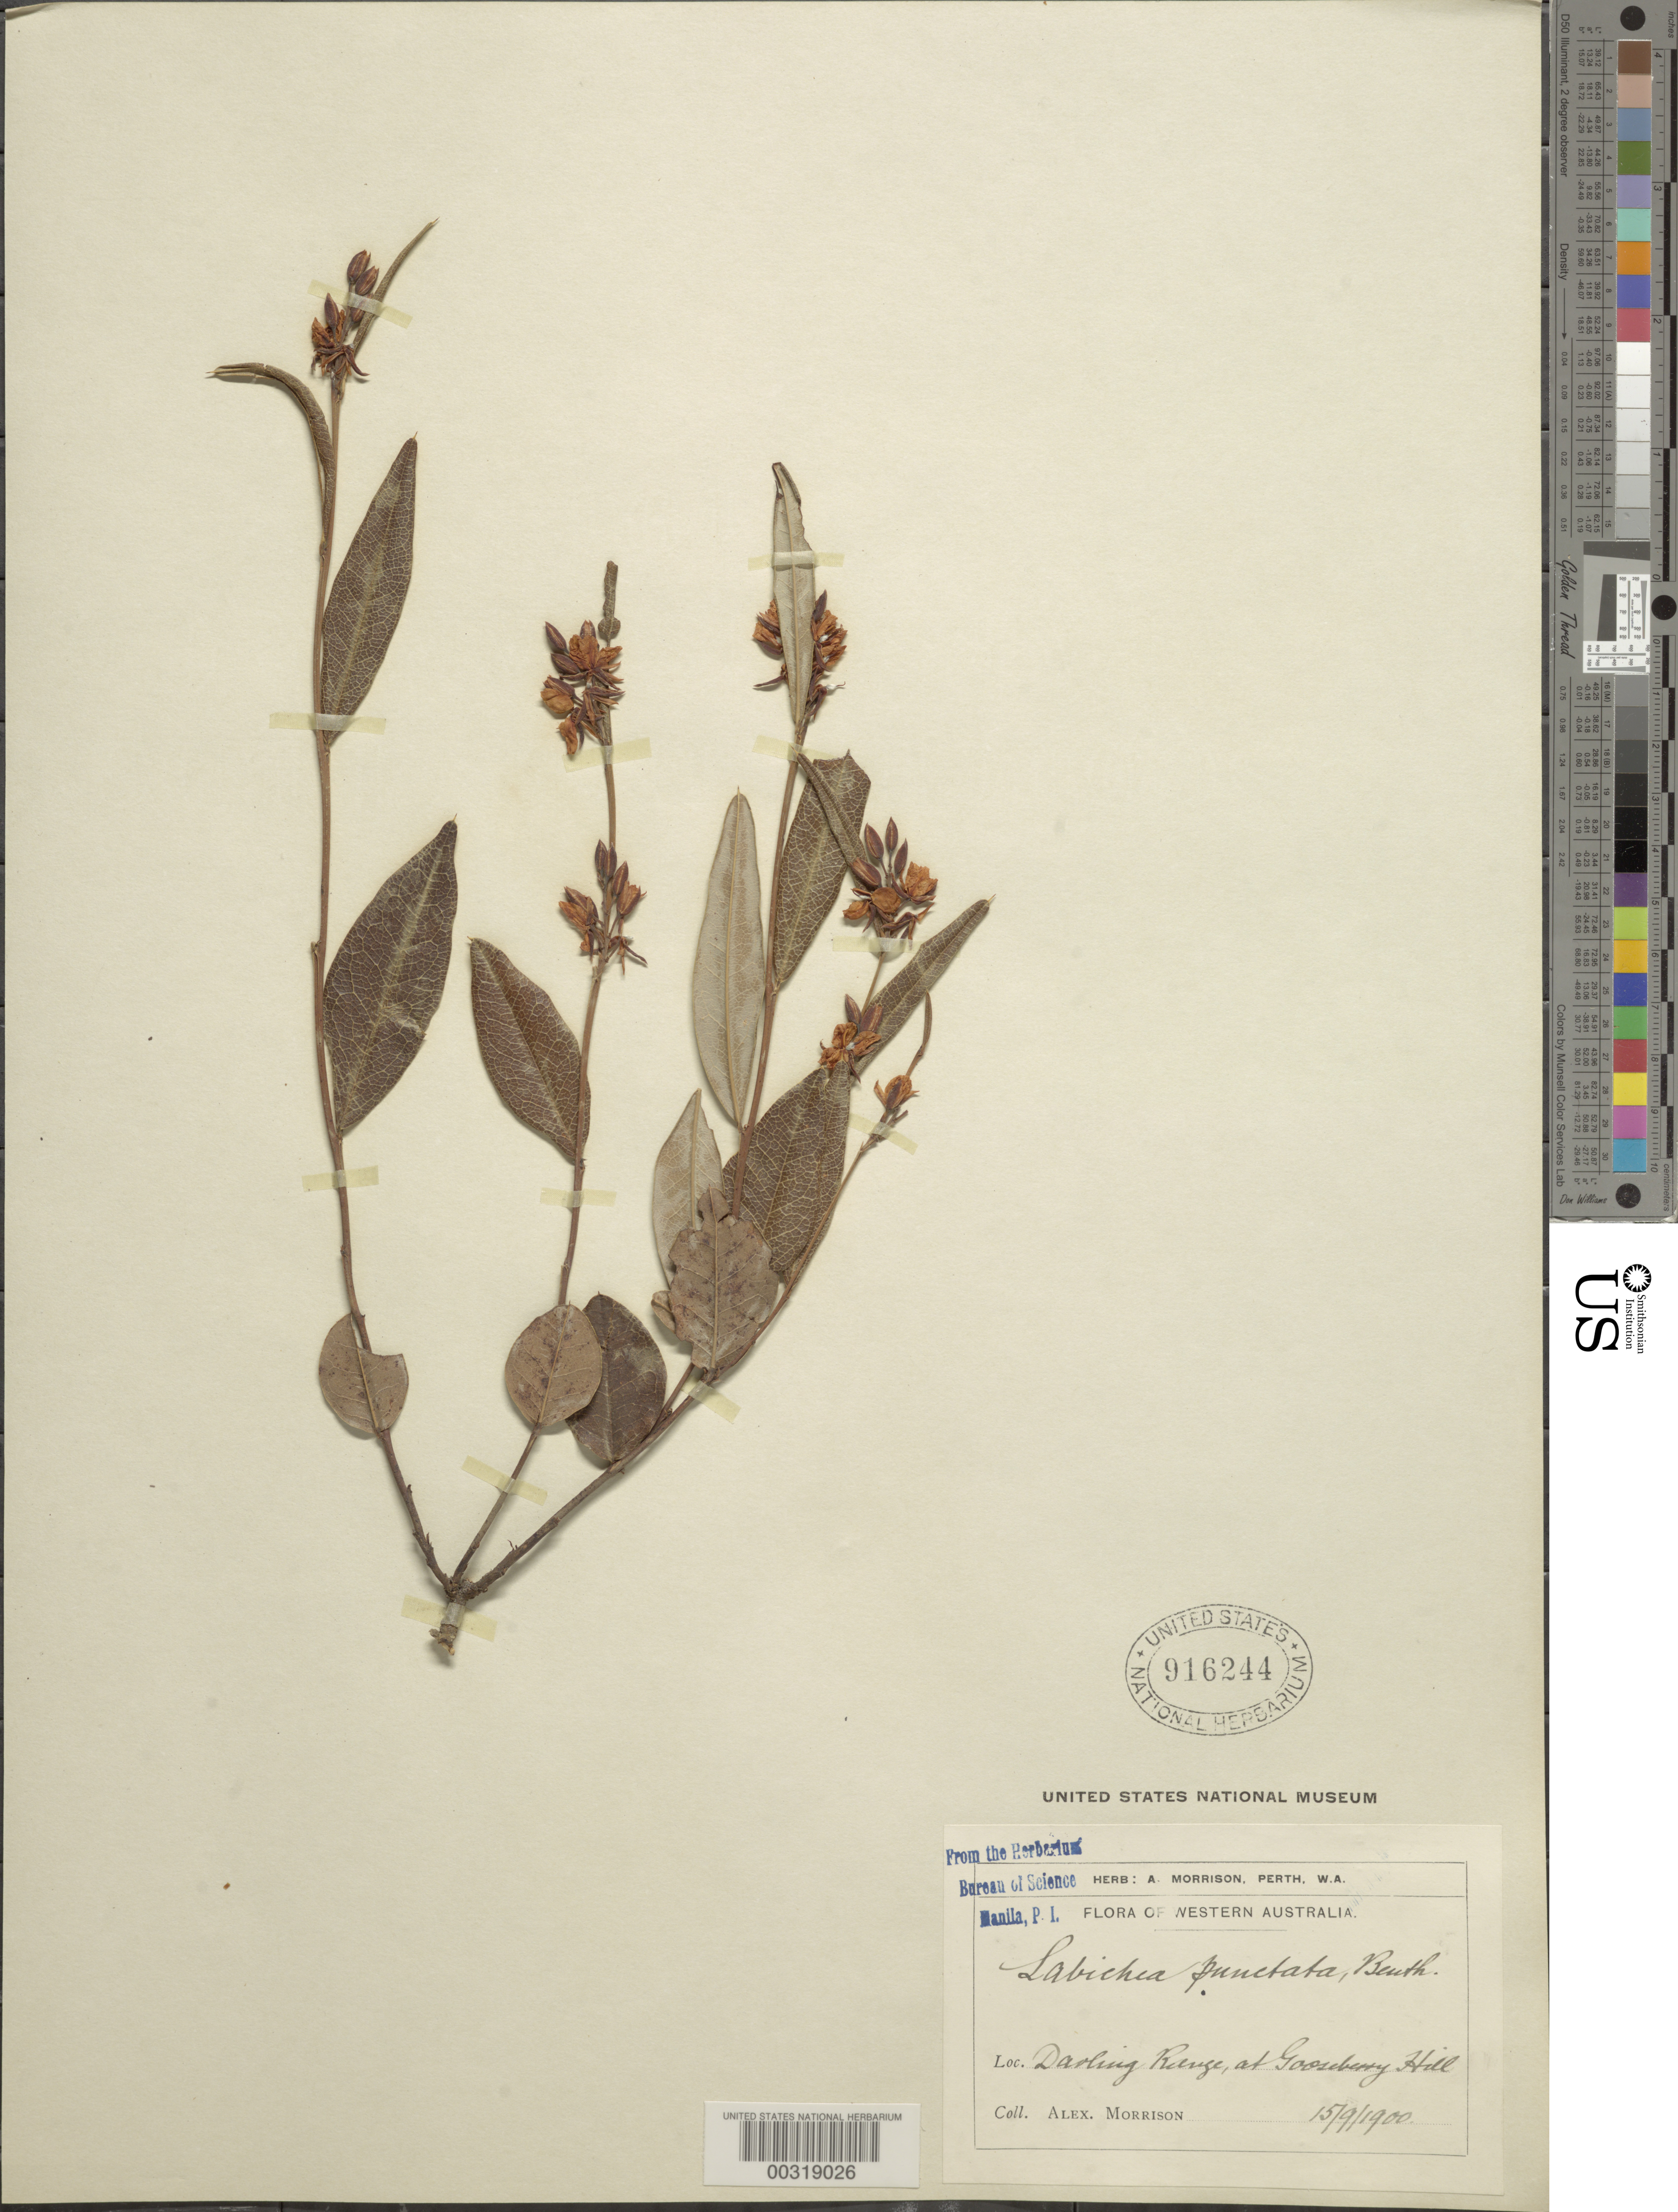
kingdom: Plantae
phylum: Tracheophyta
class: Magnoliopsida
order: Fabales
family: Fabaceae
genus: Labichea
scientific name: Labichea punctata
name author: Lindl.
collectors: A. Morrison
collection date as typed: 15 Sep 1900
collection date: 1900-09-15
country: Australia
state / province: Western Australia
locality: Darling range at gooseberry hill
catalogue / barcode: US 916244